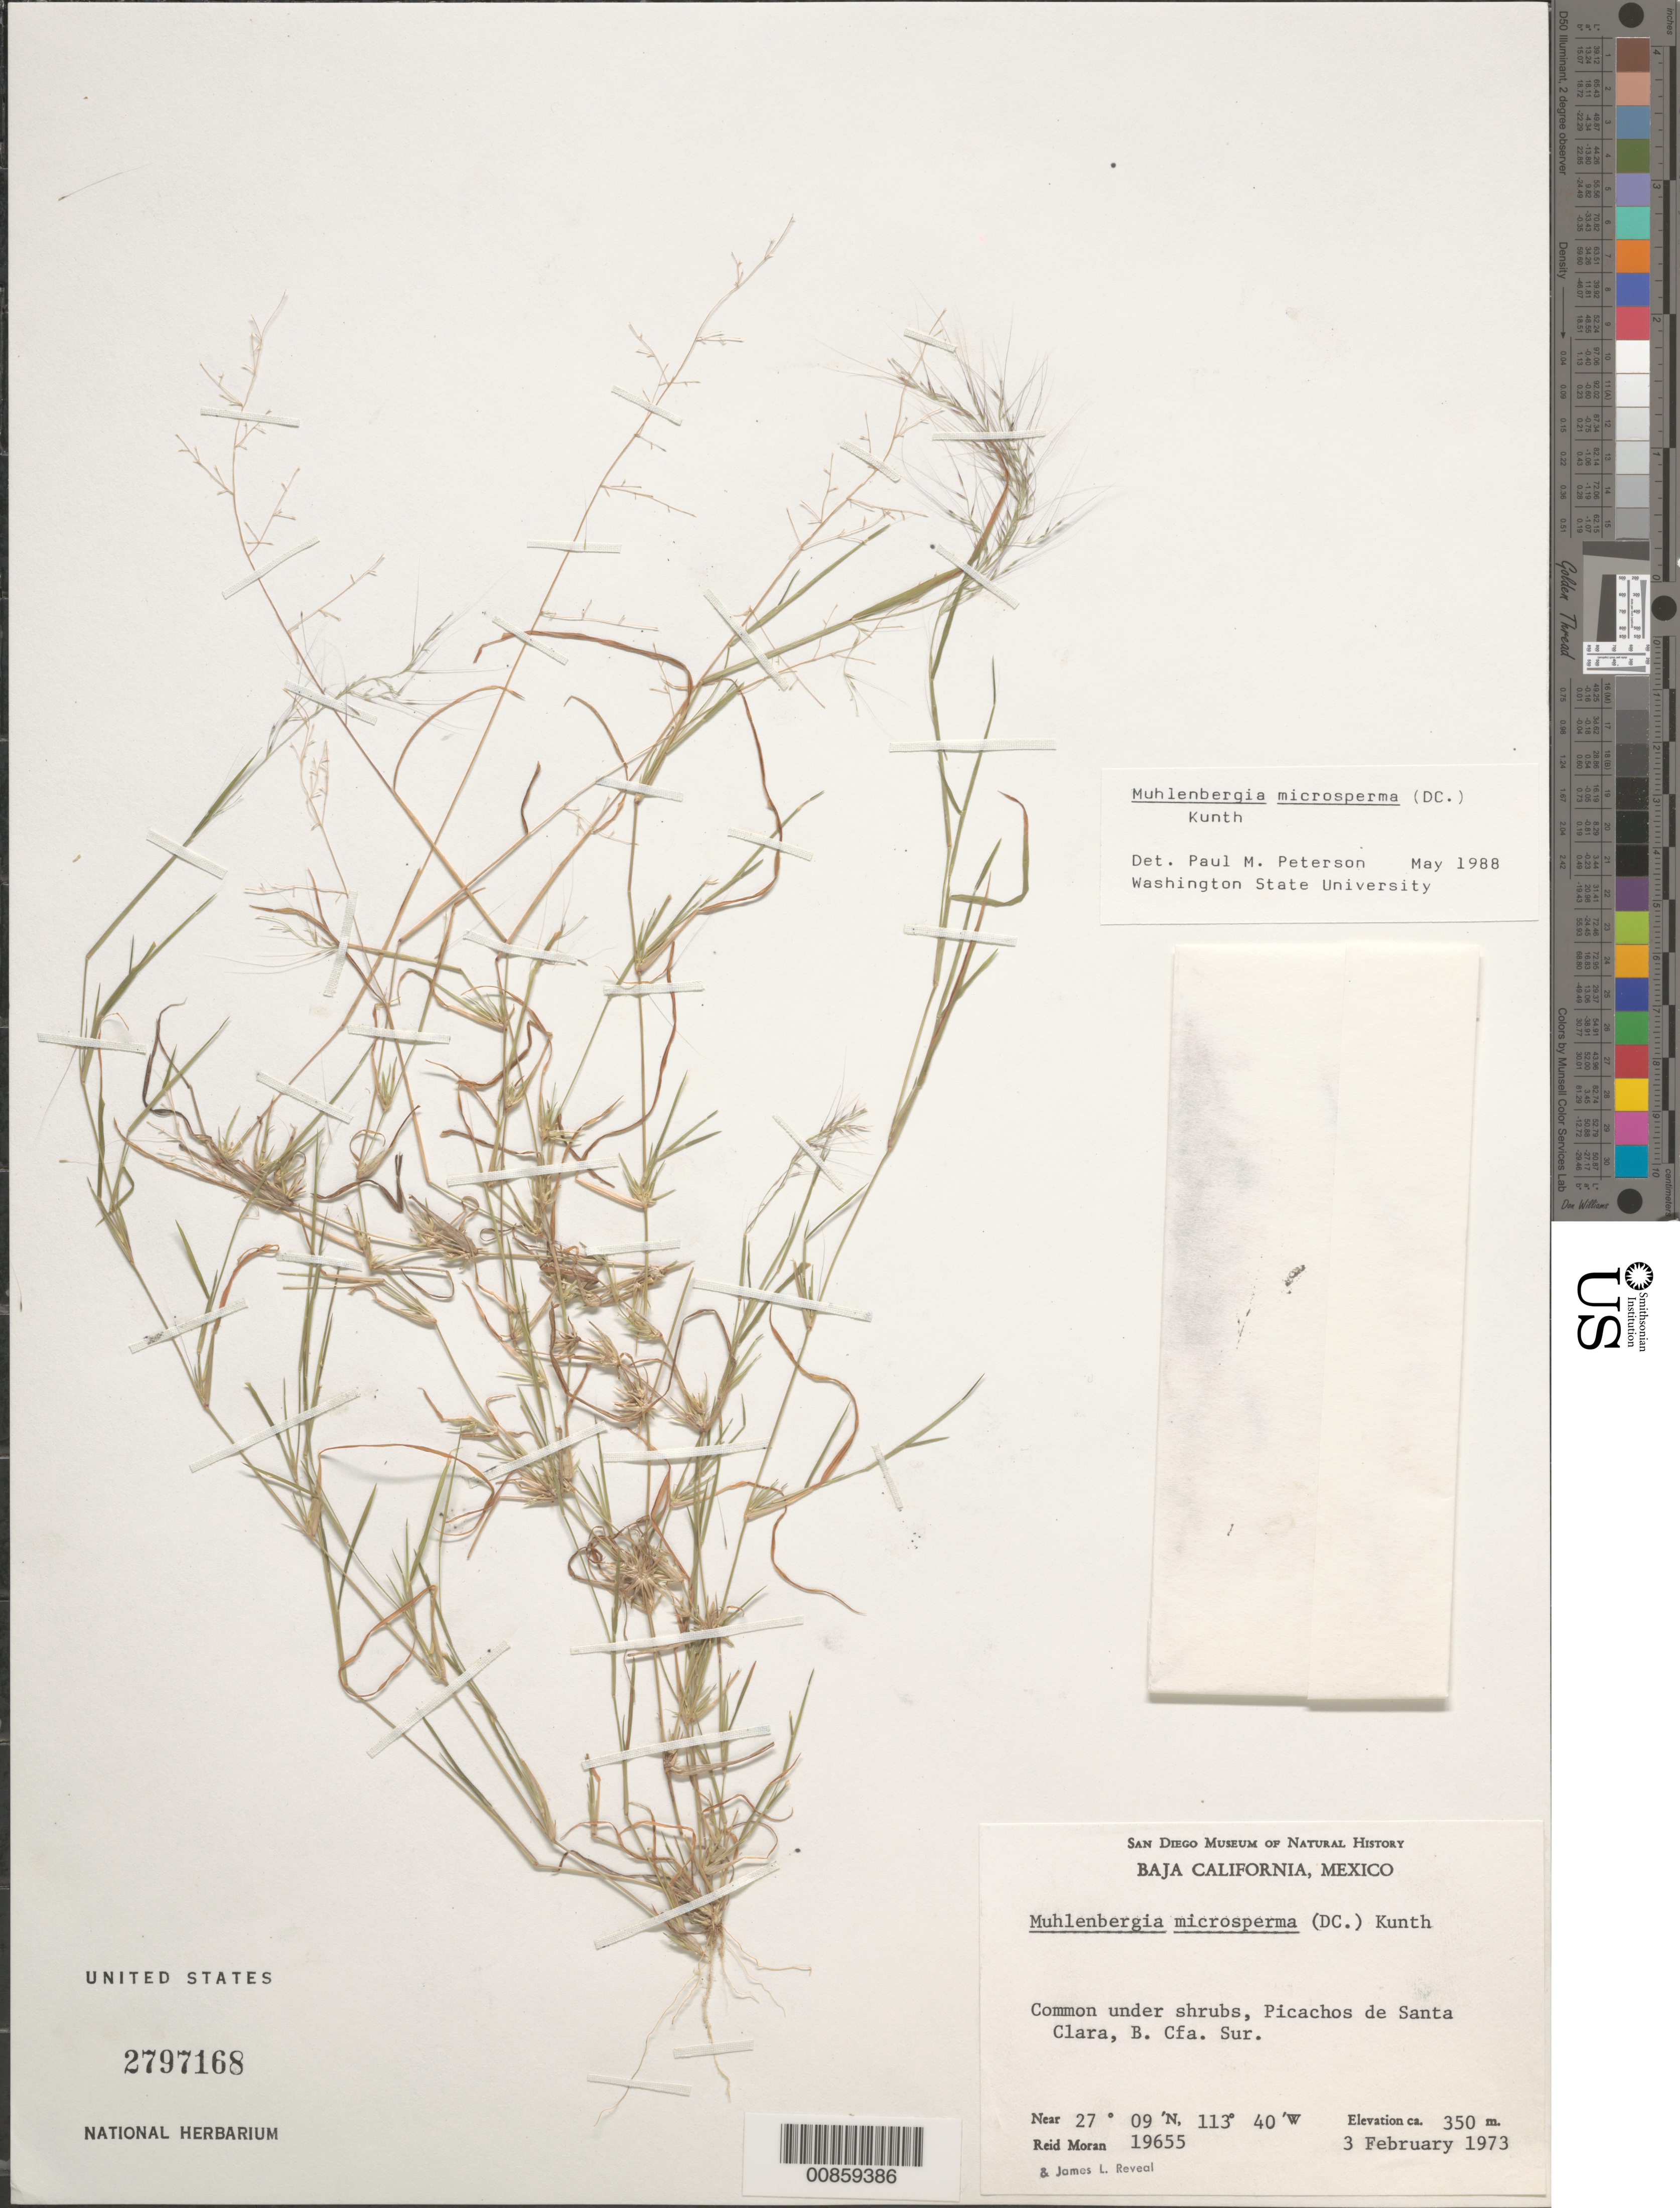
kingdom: Plantae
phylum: Tracheophyta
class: Liliopsida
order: Poales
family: Poaceae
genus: Muhlenbergia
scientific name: Muhlenbergia microsperma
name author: (DC.) Kunth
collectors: R. V. Moran & J. L. Reveal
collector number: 19655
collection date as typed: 03 Feb 1973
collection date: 1973-02-03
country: Mexico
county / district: Mulegé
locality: Picachos Santa Clara, mpio. Mulegé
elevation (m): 350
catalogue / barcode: US 2797168